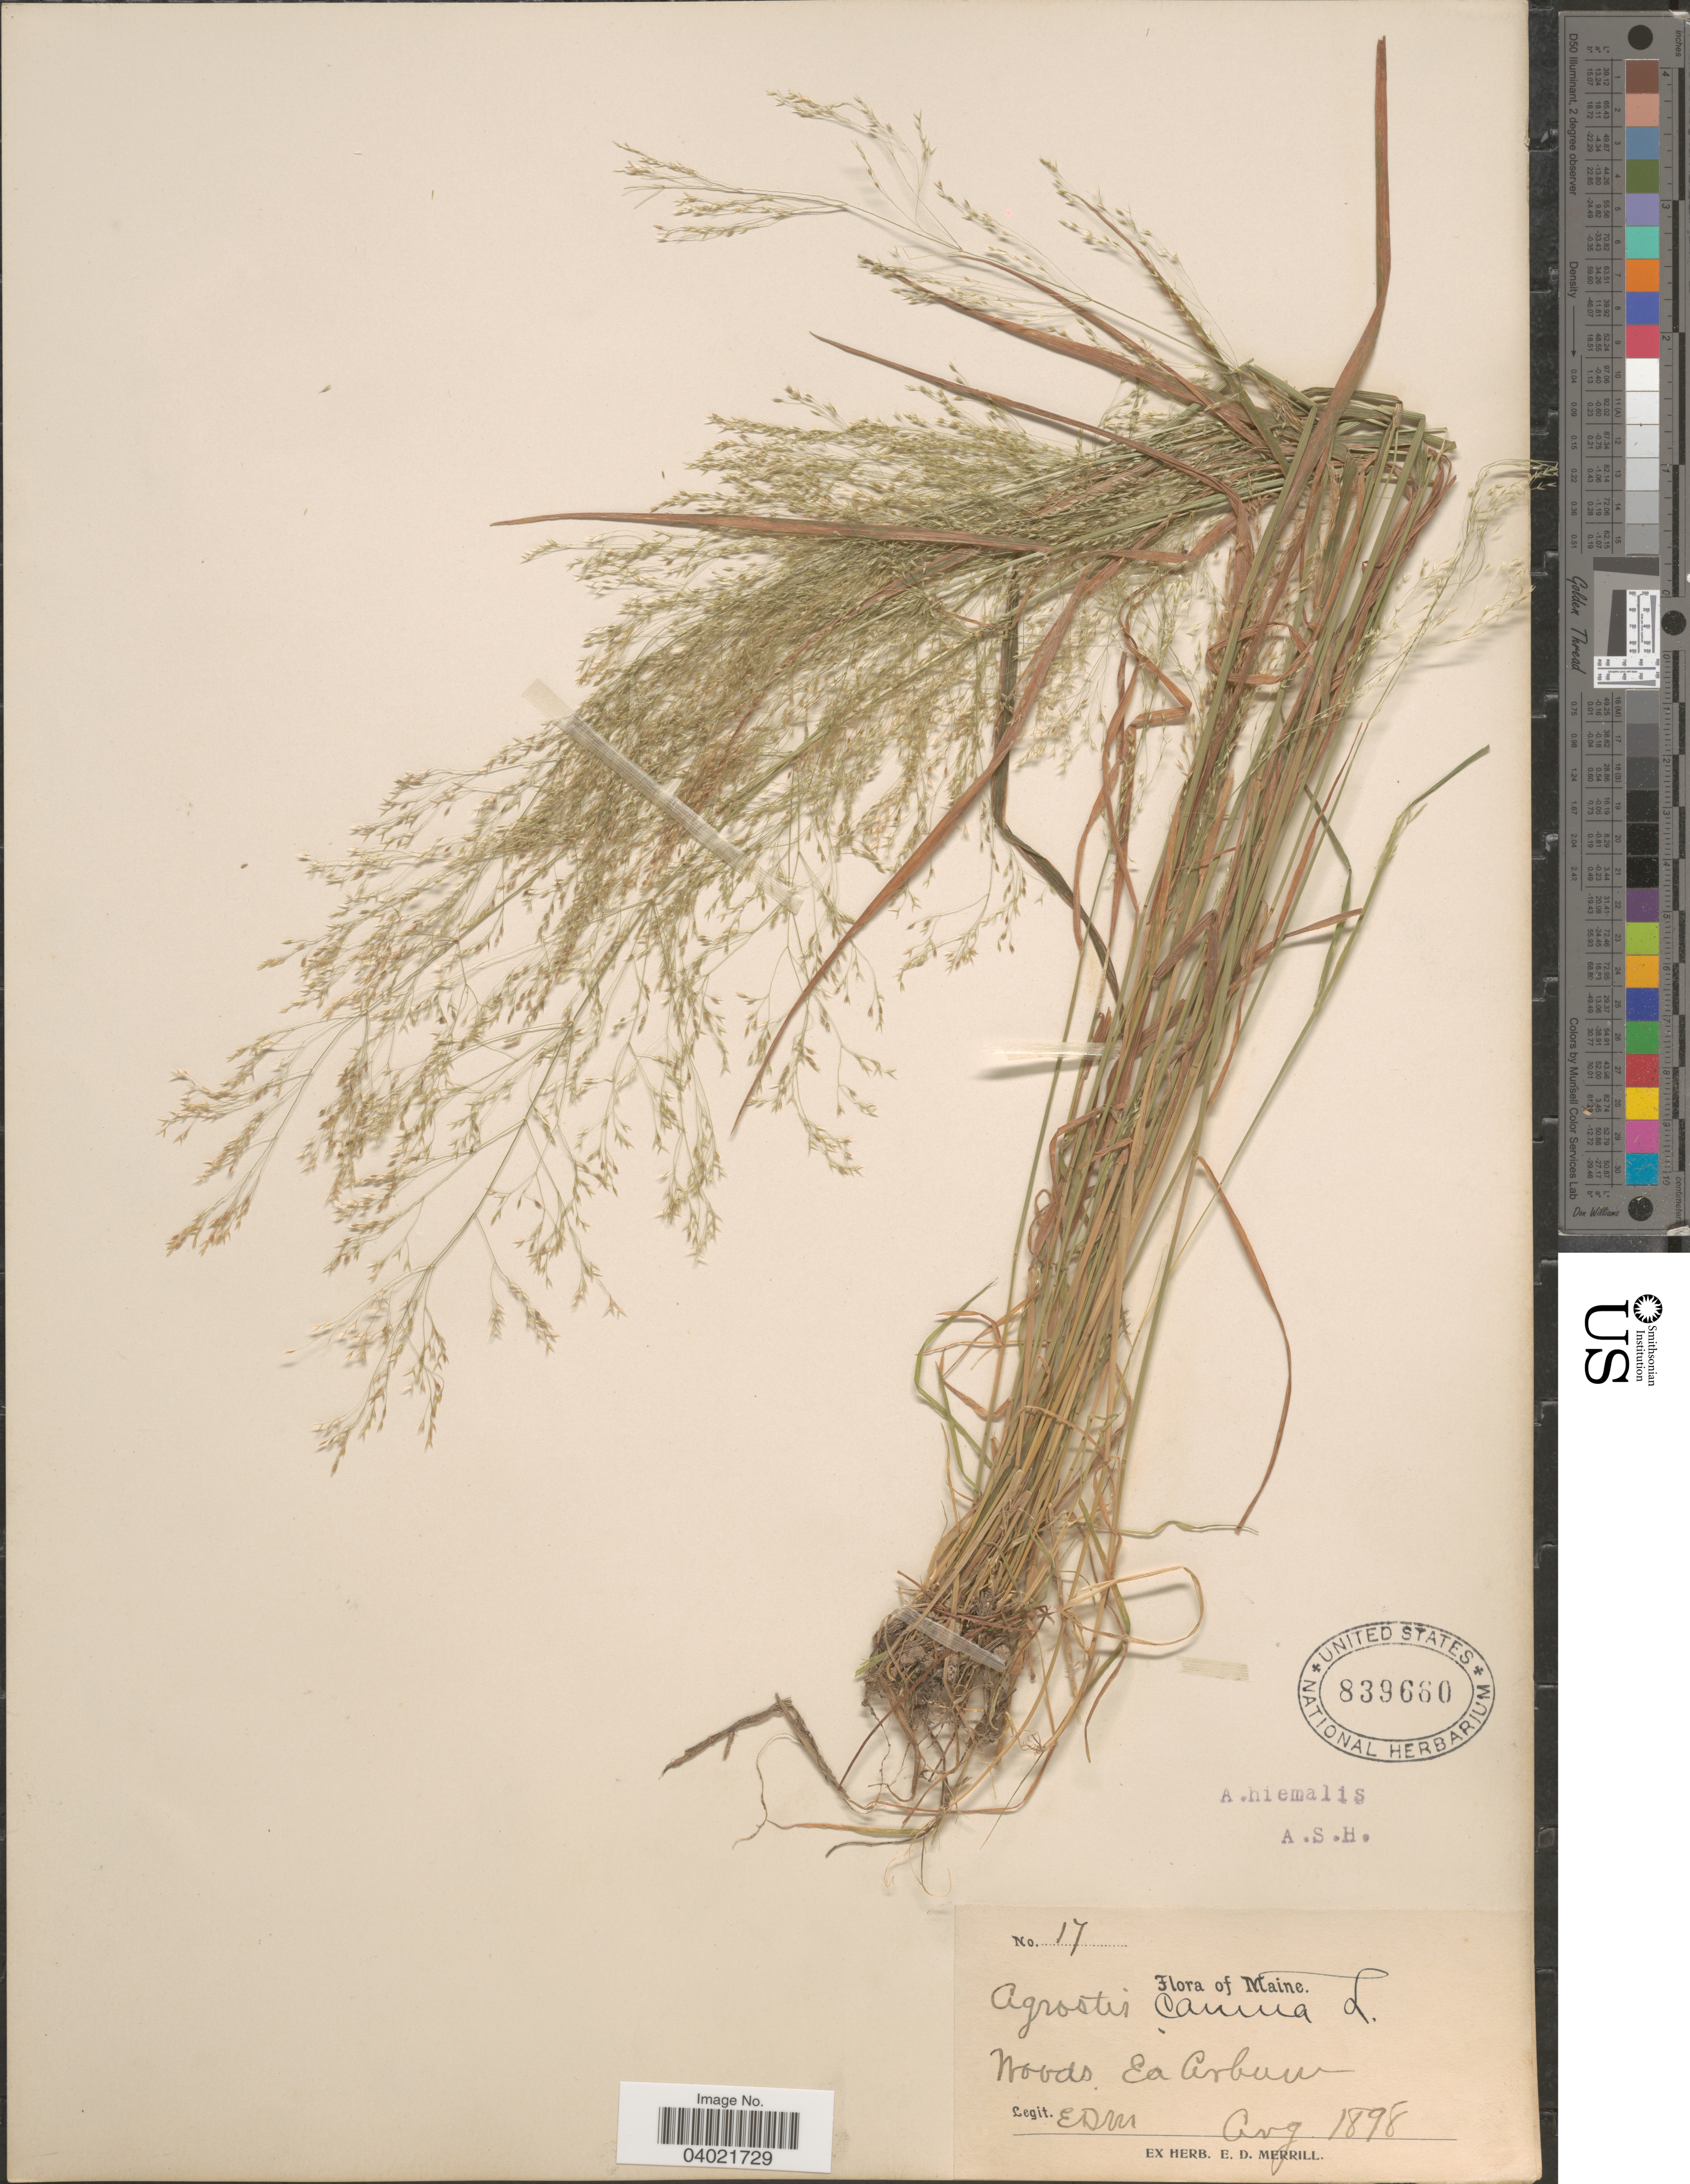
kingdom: Plantae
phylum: Tracheophyta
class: Liliopsida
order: Poales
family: Poaceae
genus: Agrostis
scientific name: Agrostis perennans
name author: (Walter) Tuck.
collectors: E. D. Merrill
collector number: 17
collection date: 1898-08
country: United States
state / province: Maine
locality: Ea Auburn.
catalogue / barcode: US 839660